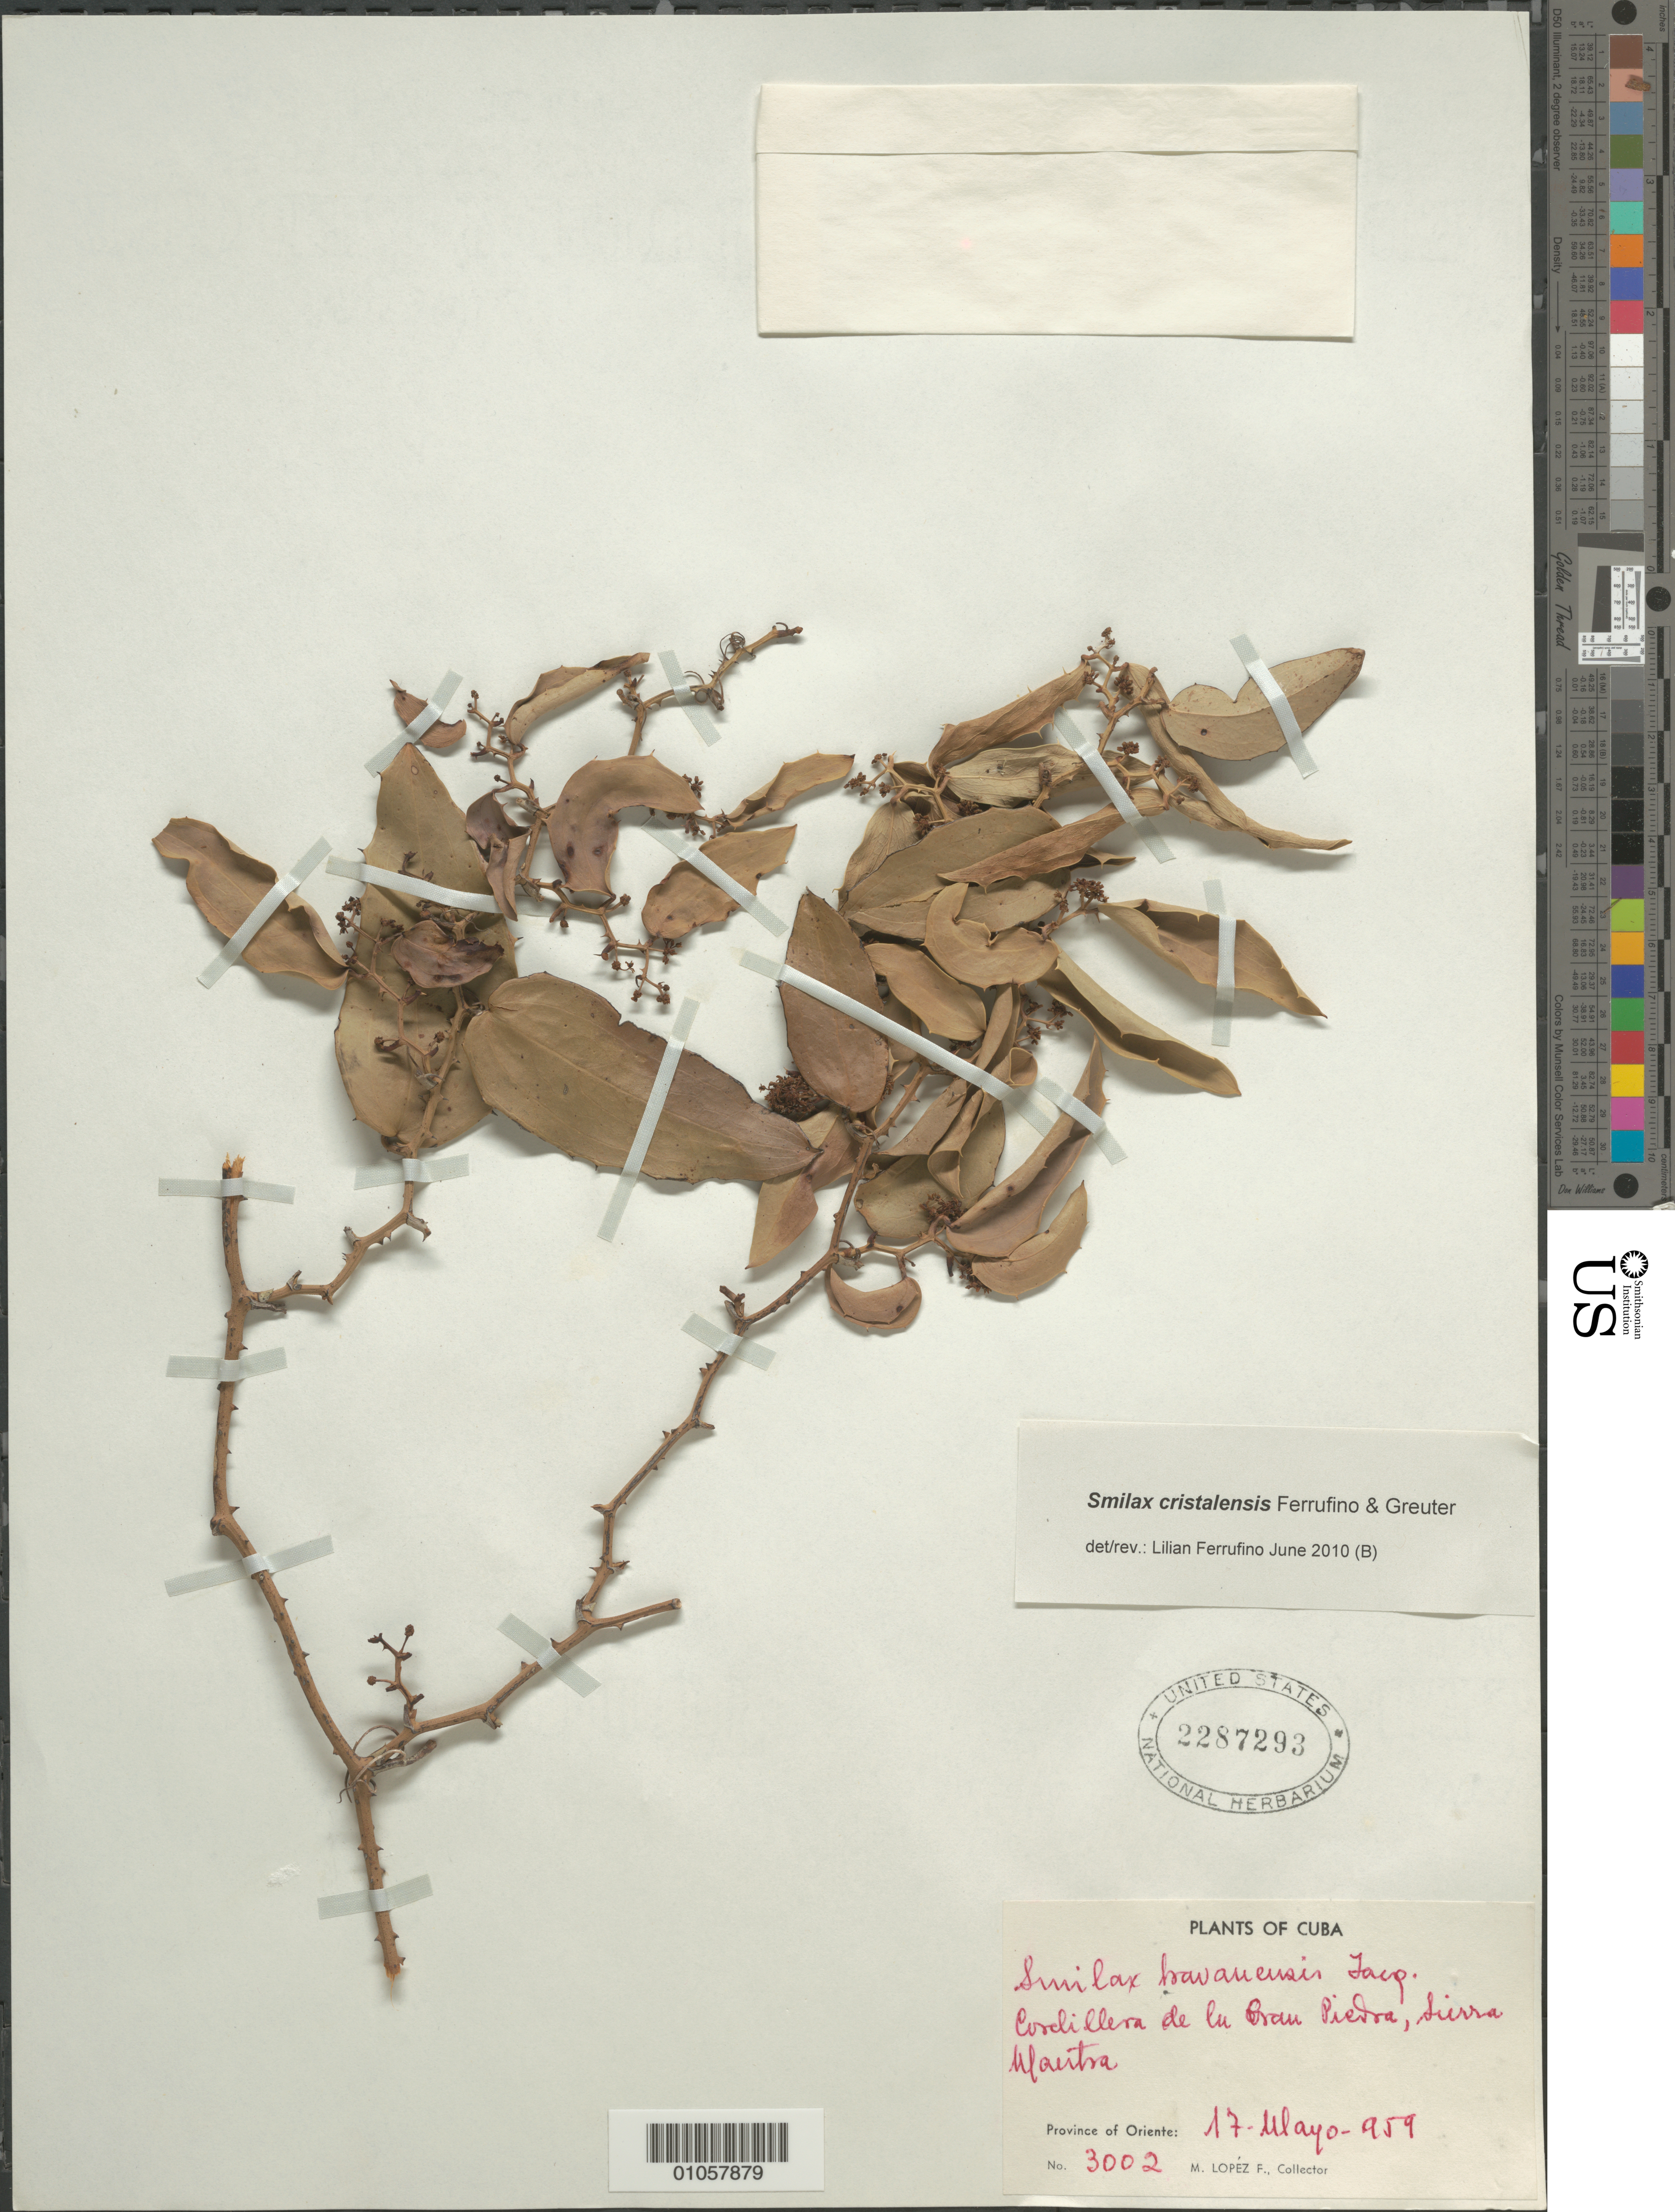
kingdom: Plantae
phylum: Tracheophyta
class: Liliopsida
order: Liliales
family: Smilacaceae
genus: Smilax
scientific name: Smilax cristalensis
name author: Ferrufino & Greuter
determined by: Ferrufino, L., (USJ), Herbario Universidad de Costa Rica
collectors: M. López Figueiras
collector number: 3002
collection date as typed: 17 May 1959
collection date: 1959-05-17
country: Cuba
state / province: Oriente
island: Cuba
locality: Cordillera de la Gran Piedra, Sierra Maestra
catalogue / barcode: US 2287293